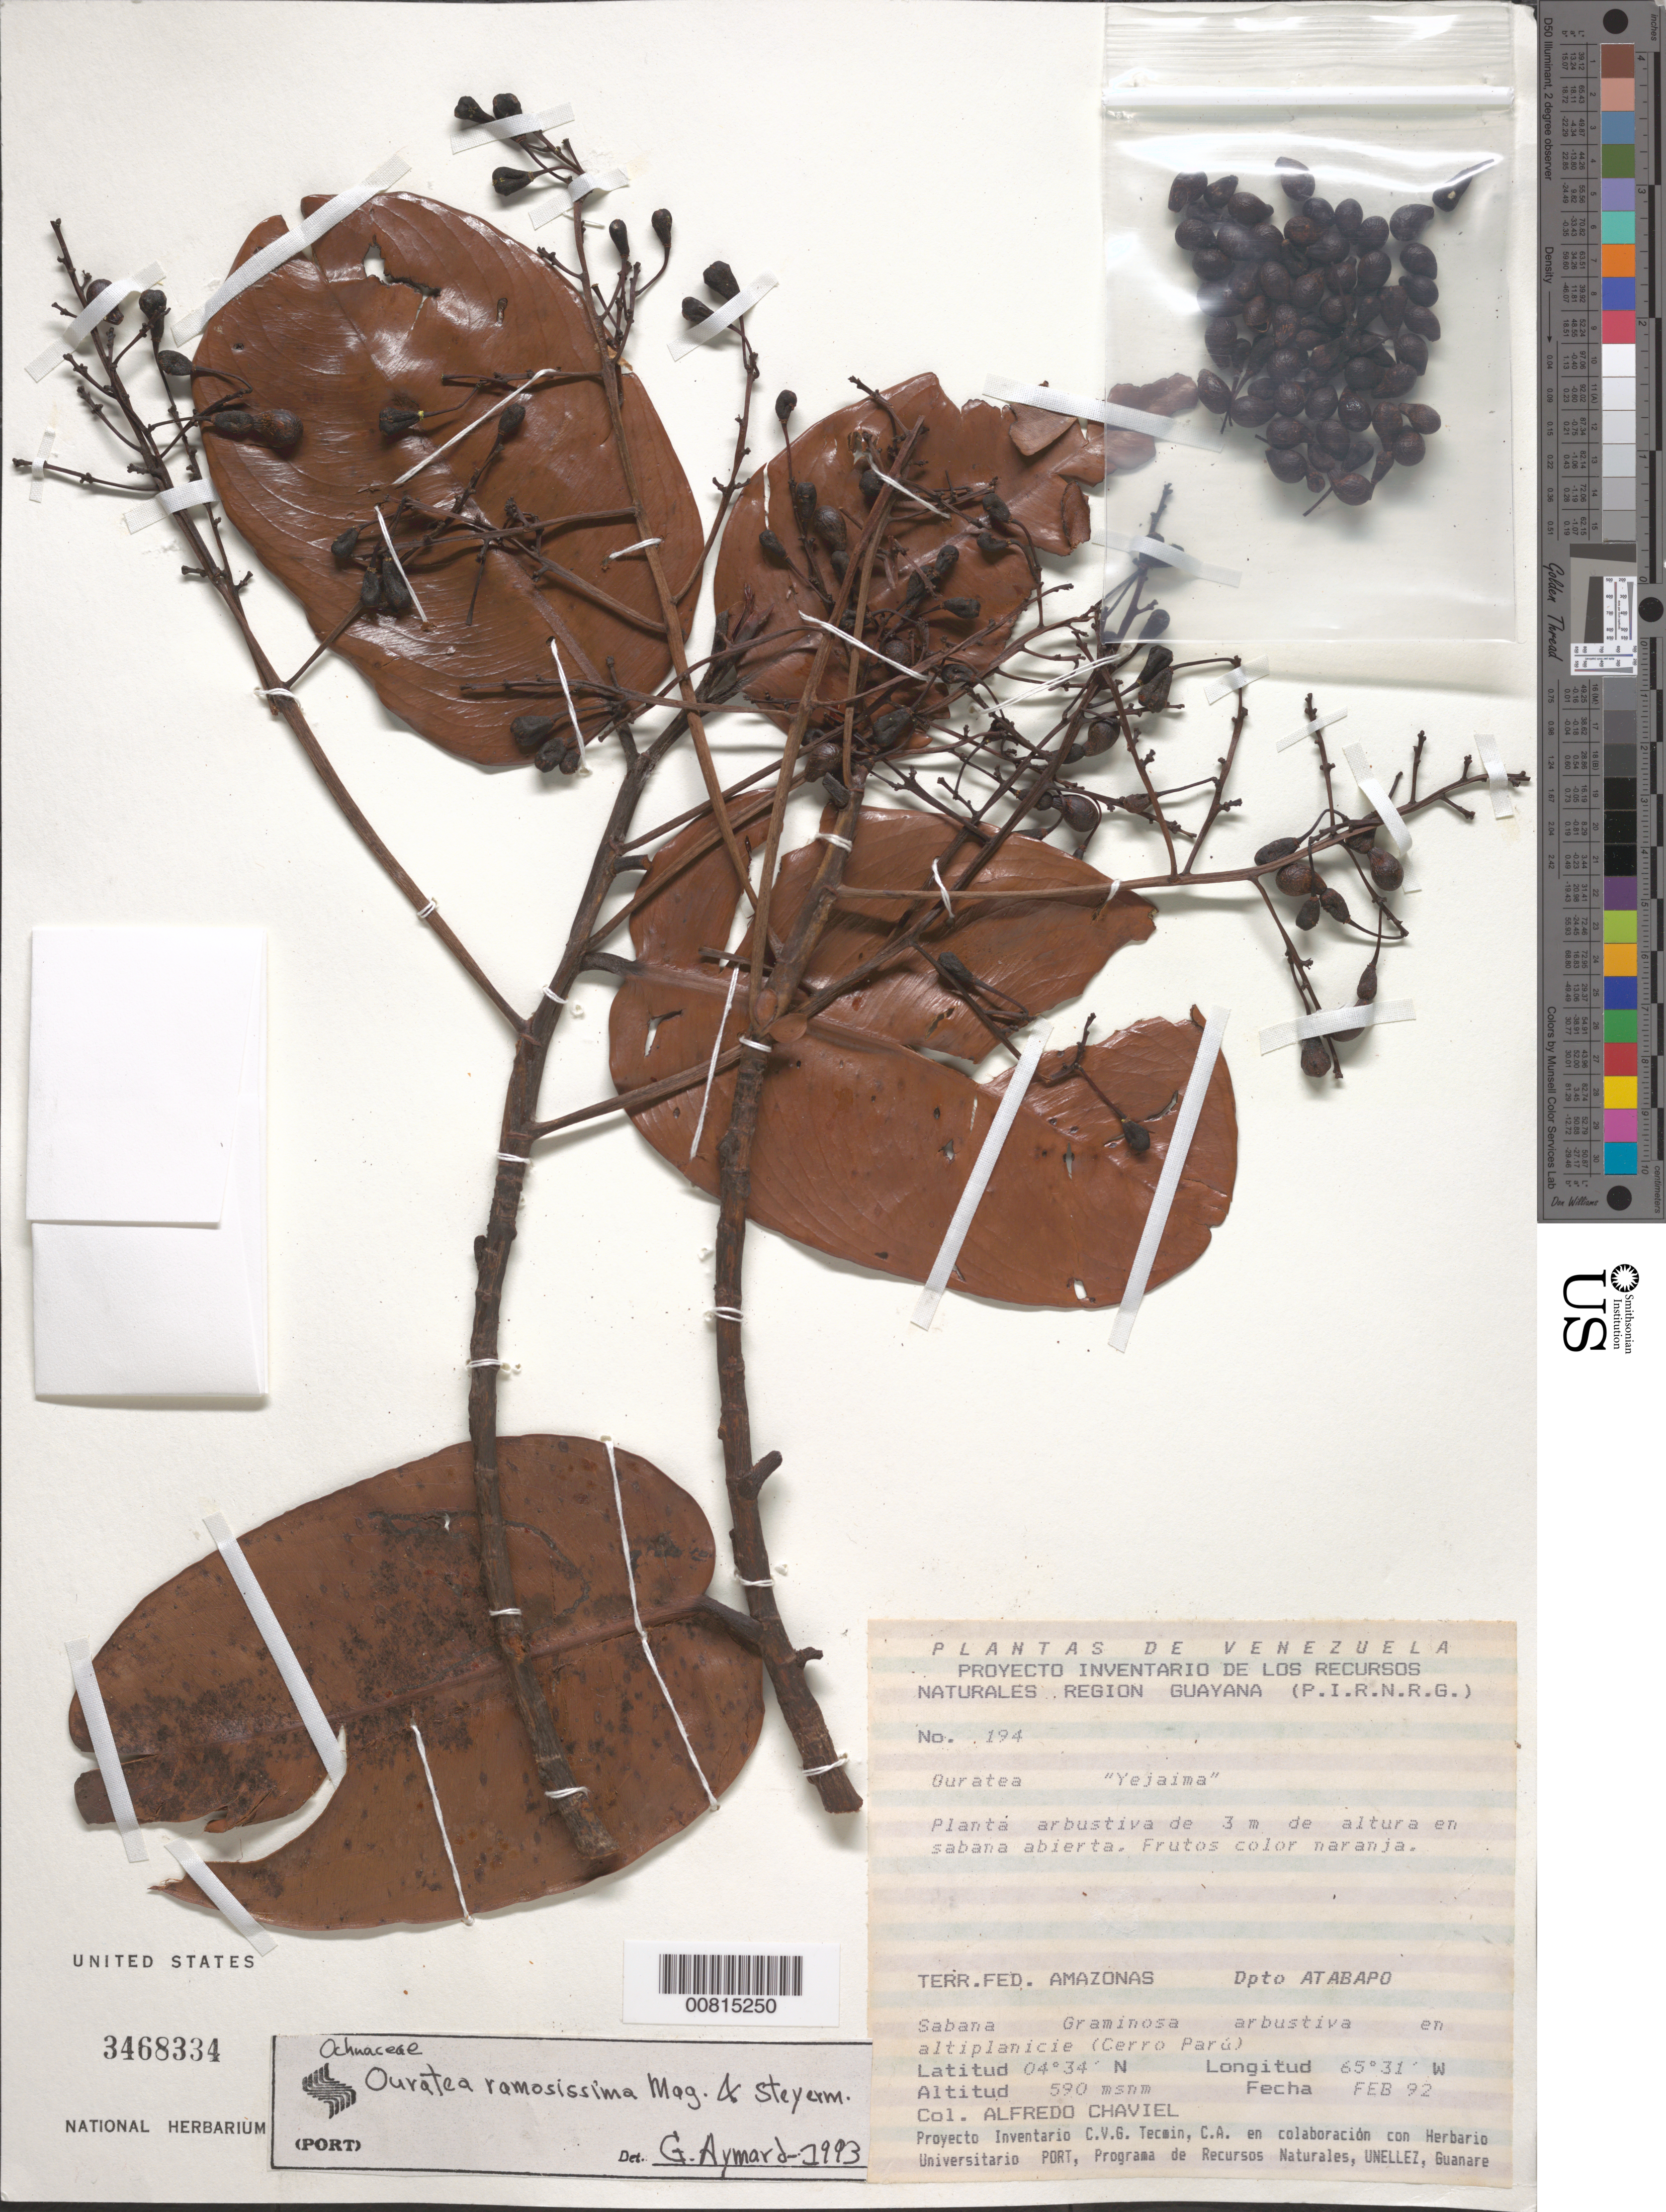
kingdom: Plantae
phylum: Tracheophyta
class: Magnoliopsida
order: Malpighiales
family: Ochnaceae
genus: Ouratea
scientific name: Ouratea ramosissima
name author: Maguire & Steyerm.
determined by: Aymard C., G. A., (PORT), Univ. Nac. Exp. de los Llanos Ezequiel Zamora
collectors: A. Chaviel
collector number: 194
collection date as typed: Feb-92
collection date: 1992-02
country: Venezuela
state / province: Amazonas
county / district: Atabapo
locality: Cerro Parú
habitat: Sabana graminosa arbustiva en altiplanicie; en sabana abierta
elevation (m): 590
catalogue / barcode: US 3468334